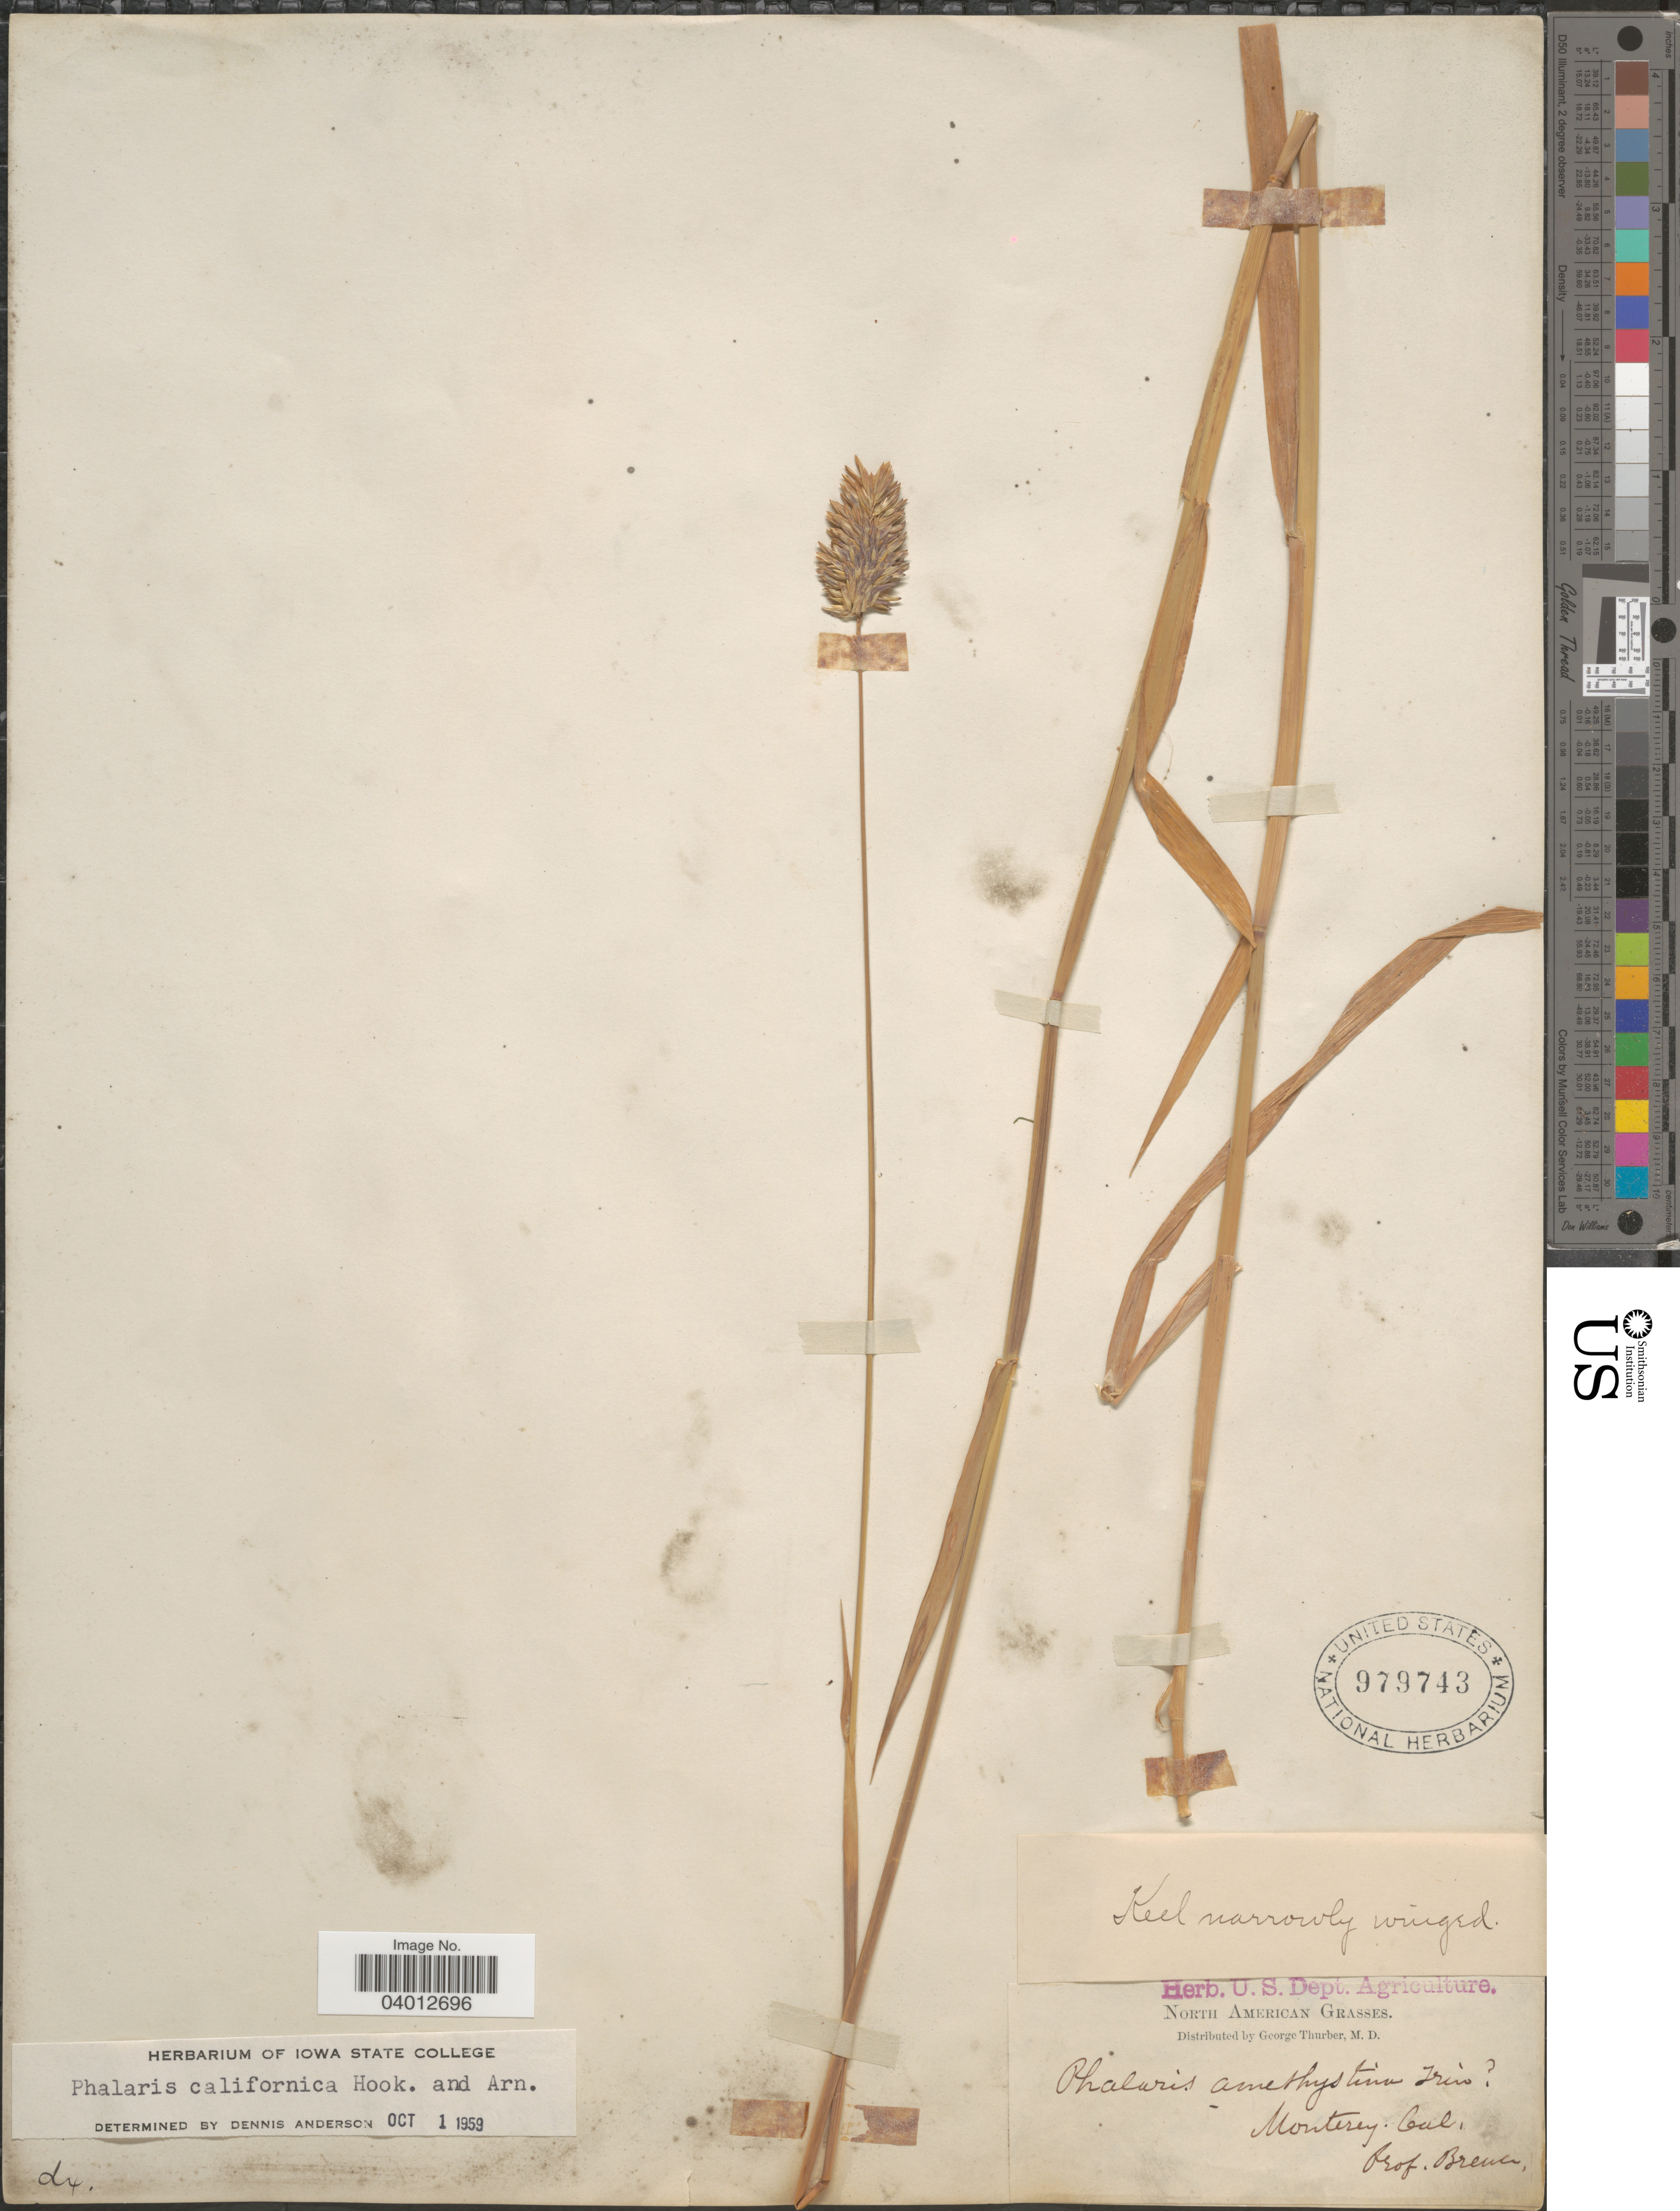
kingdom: Plantae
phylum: Tracheophyta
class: Liliopsida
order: Poales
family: Poaceae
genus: Phalaris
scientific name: Phalaris californica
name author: Hook. & Arn.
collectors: -. Brewer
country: United States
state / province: California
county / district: Monterey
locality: Monterey.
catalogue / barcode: US 979743